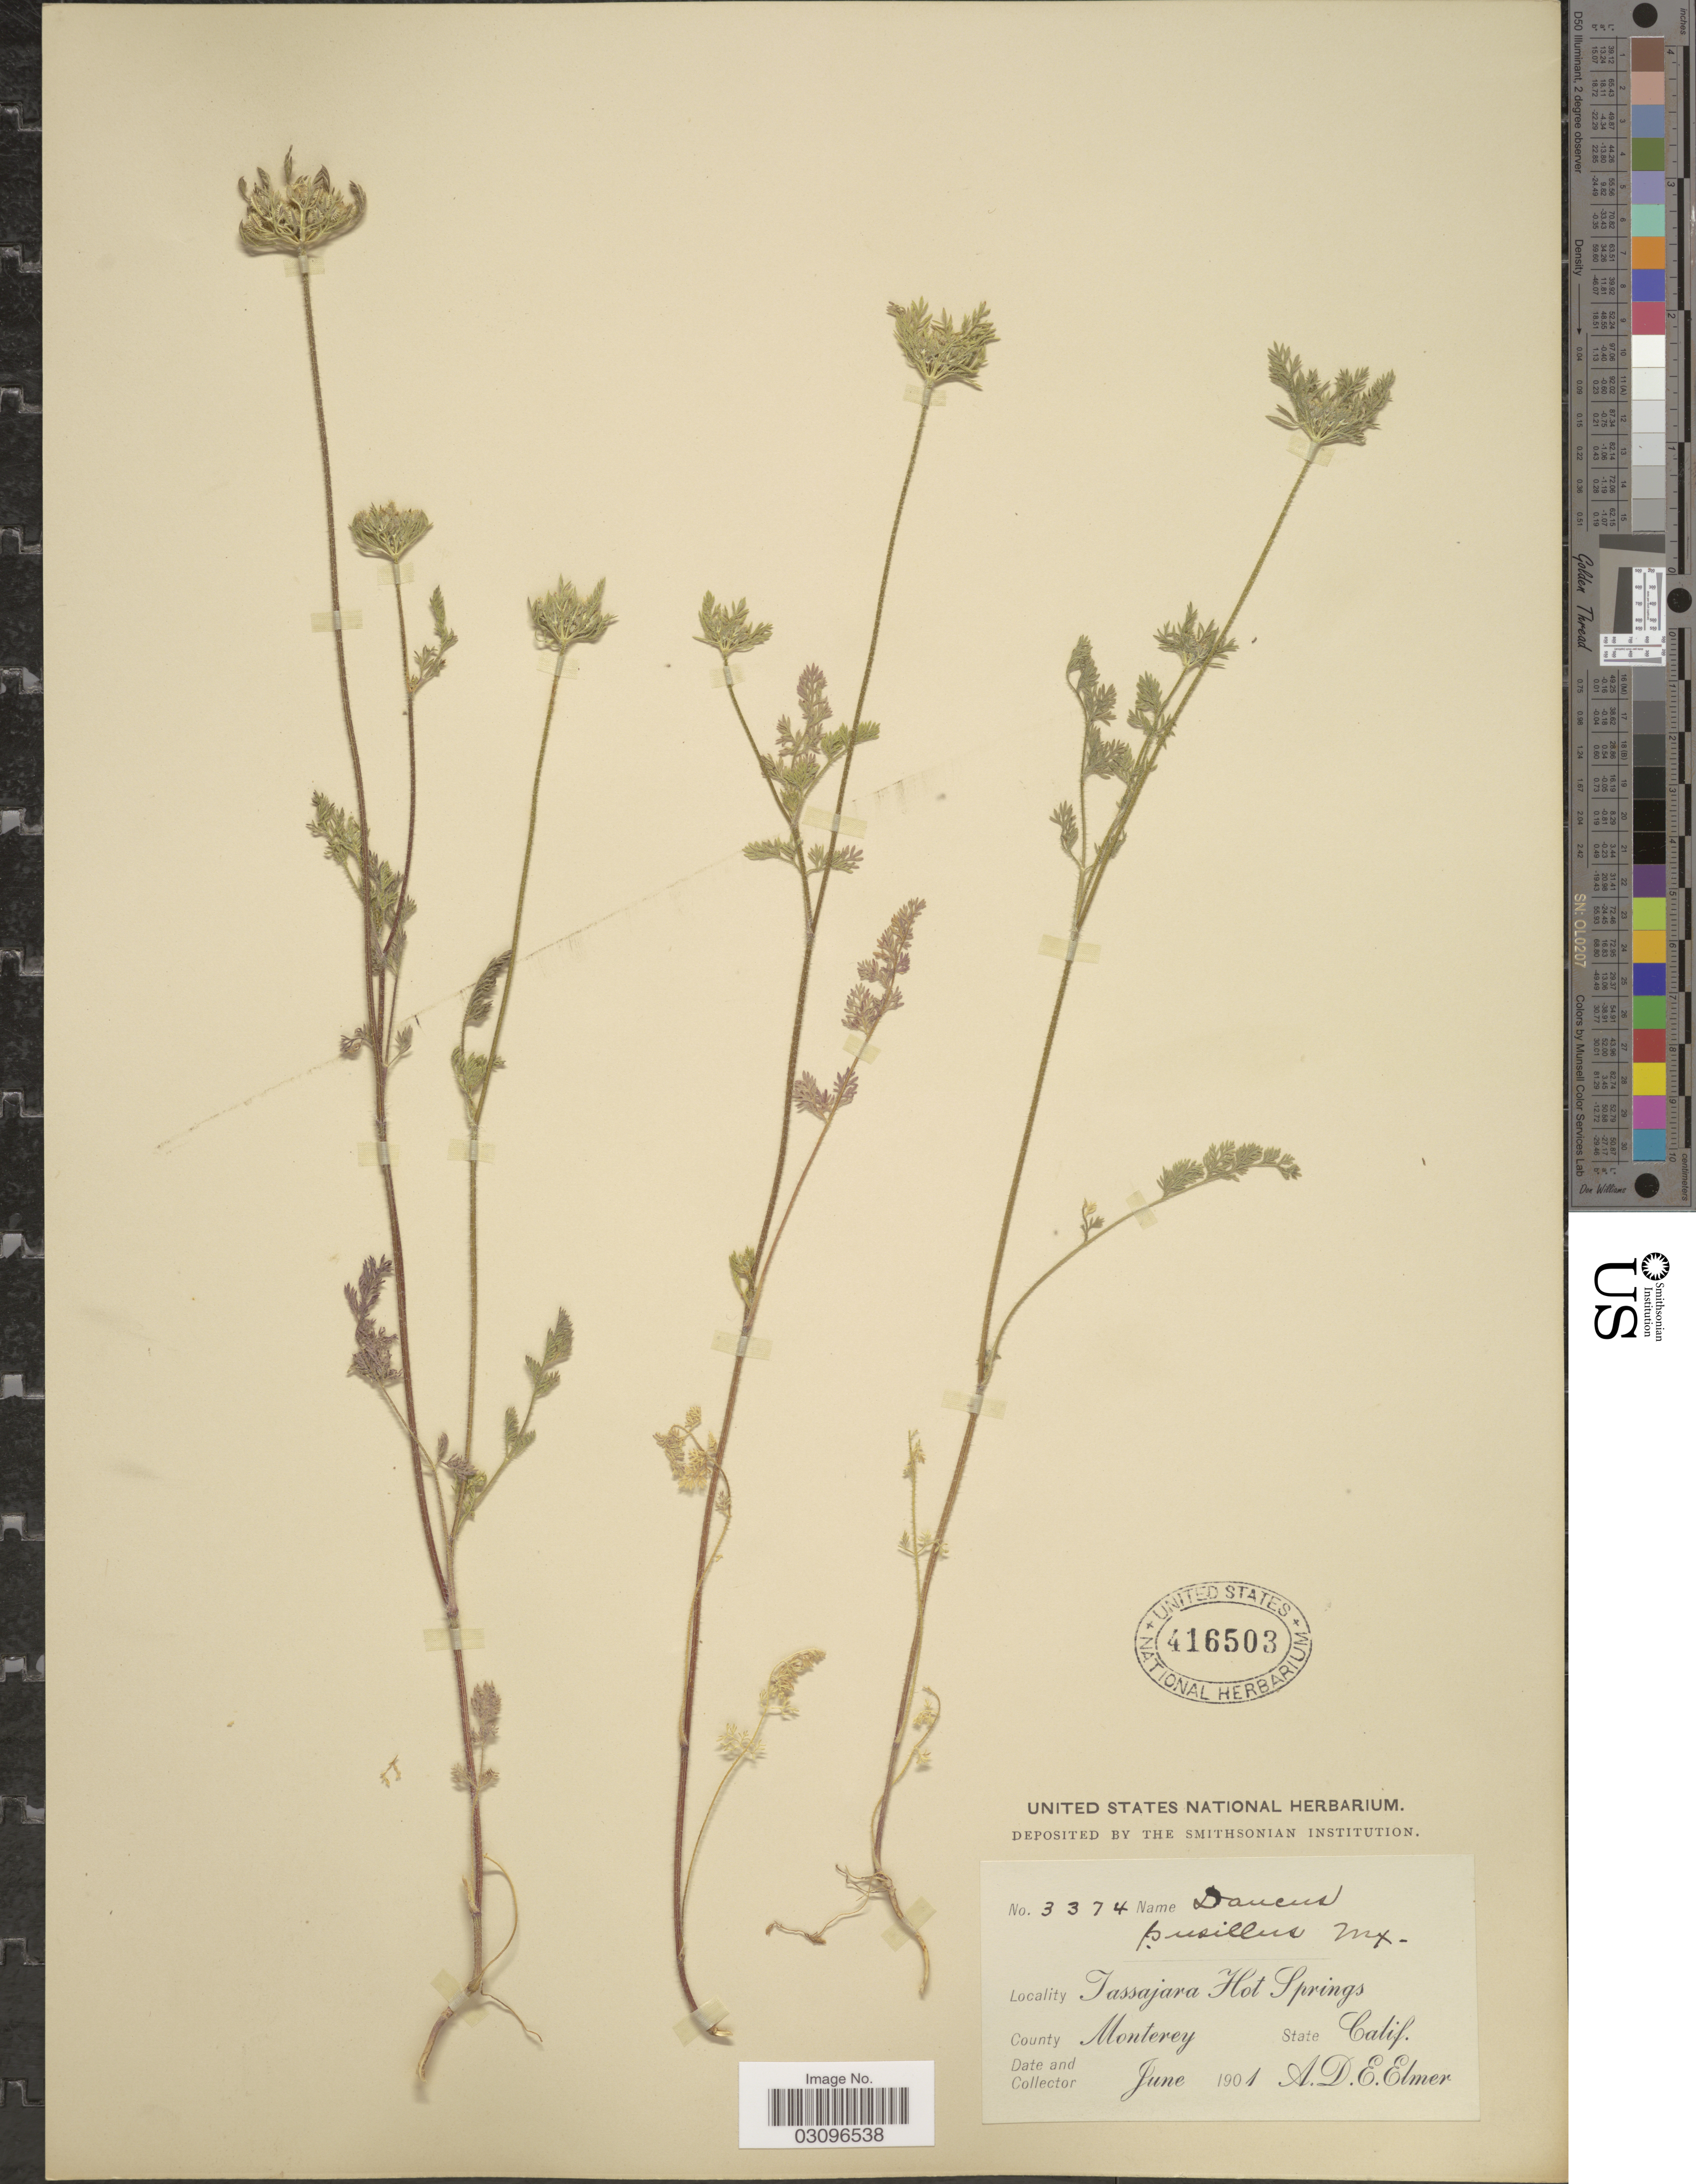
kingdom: Plantae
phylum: Tracheophyta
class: Magnoliopsida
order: Apiales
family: Apiaceae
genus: Daucus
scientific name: Daucus pusillus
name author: Michx.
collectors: A. D. E. Elmer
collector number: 3374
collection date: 1901-06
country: United States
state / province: California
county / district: Monterey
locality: Tassajara Hot Springs, County Monterey.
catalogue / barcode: US 416503